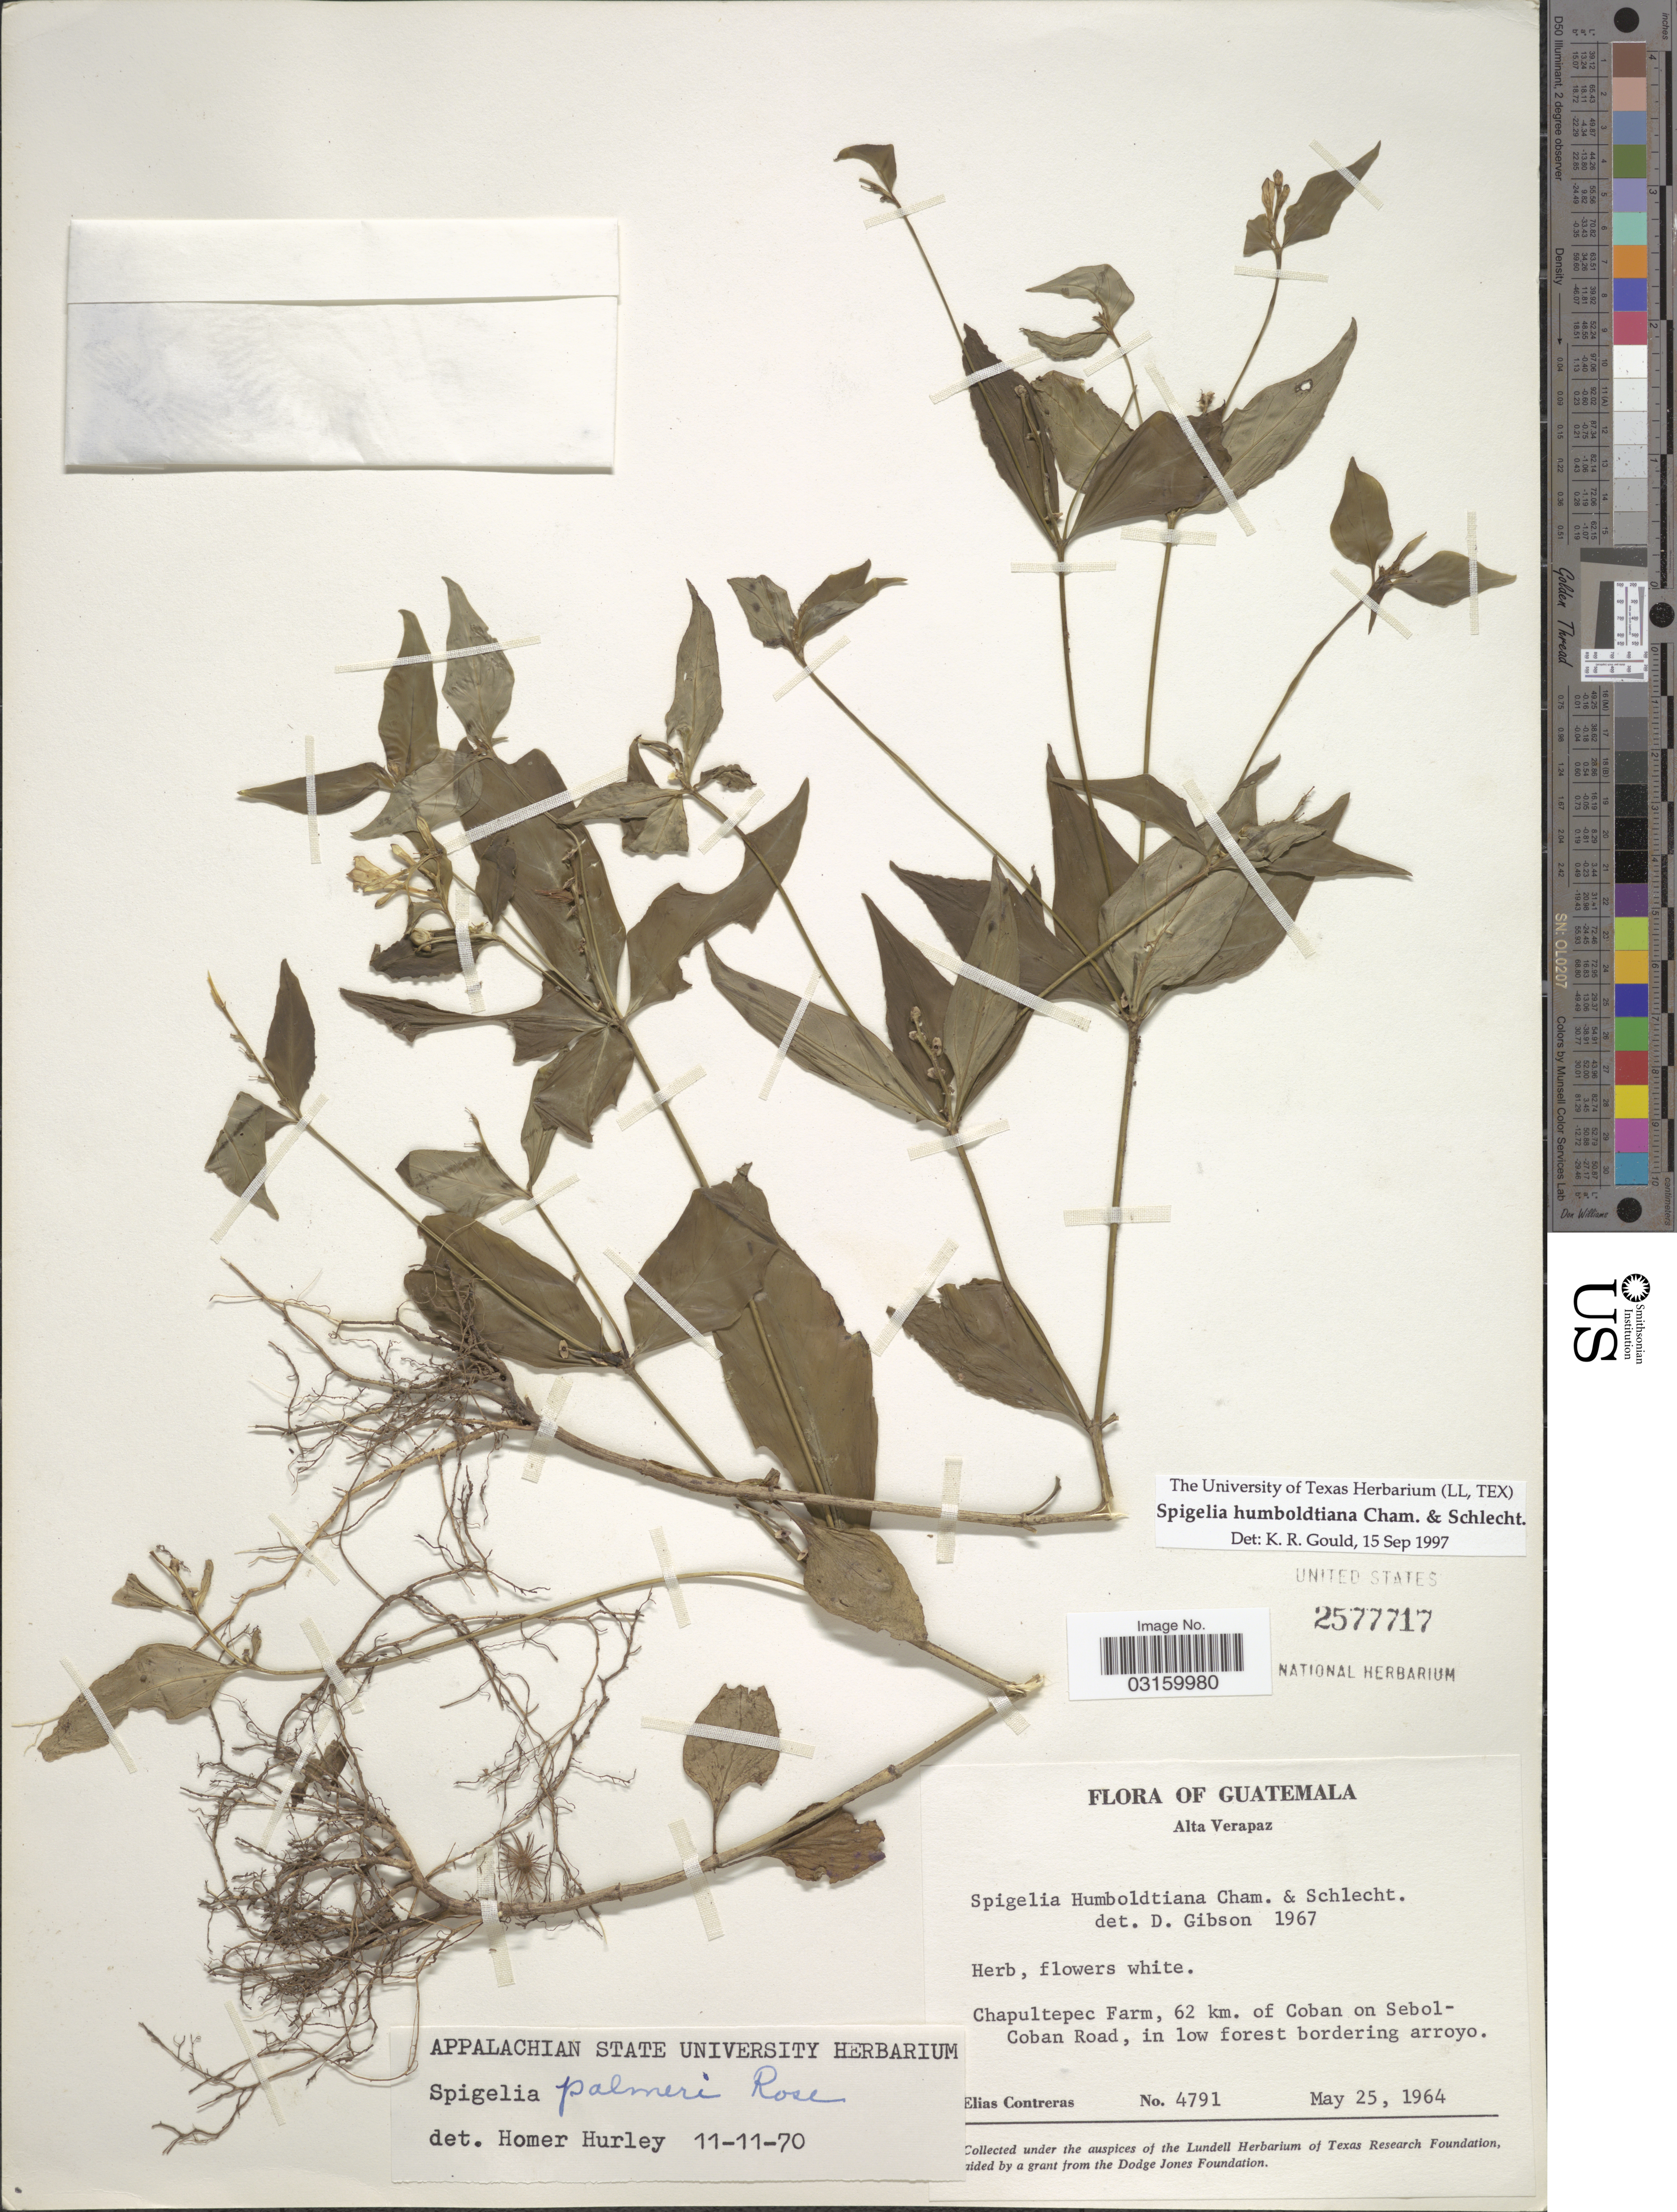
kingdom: Plantae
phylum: Tracheophyta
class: Magnoliopsida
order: Gentianales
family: Loganiaceae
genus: Spigelia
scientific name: Spigelia humboldtiana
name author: Cham. & Schltdl.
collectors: E. Contreras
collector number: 4791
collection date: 1964-05-25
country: Guatemala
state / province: Alta Verapaz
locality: Chapultepec Farm, 62 km. of Coban on Sebol-Coban Road, in low forest bordering arroyo.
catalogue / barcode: US 2577717